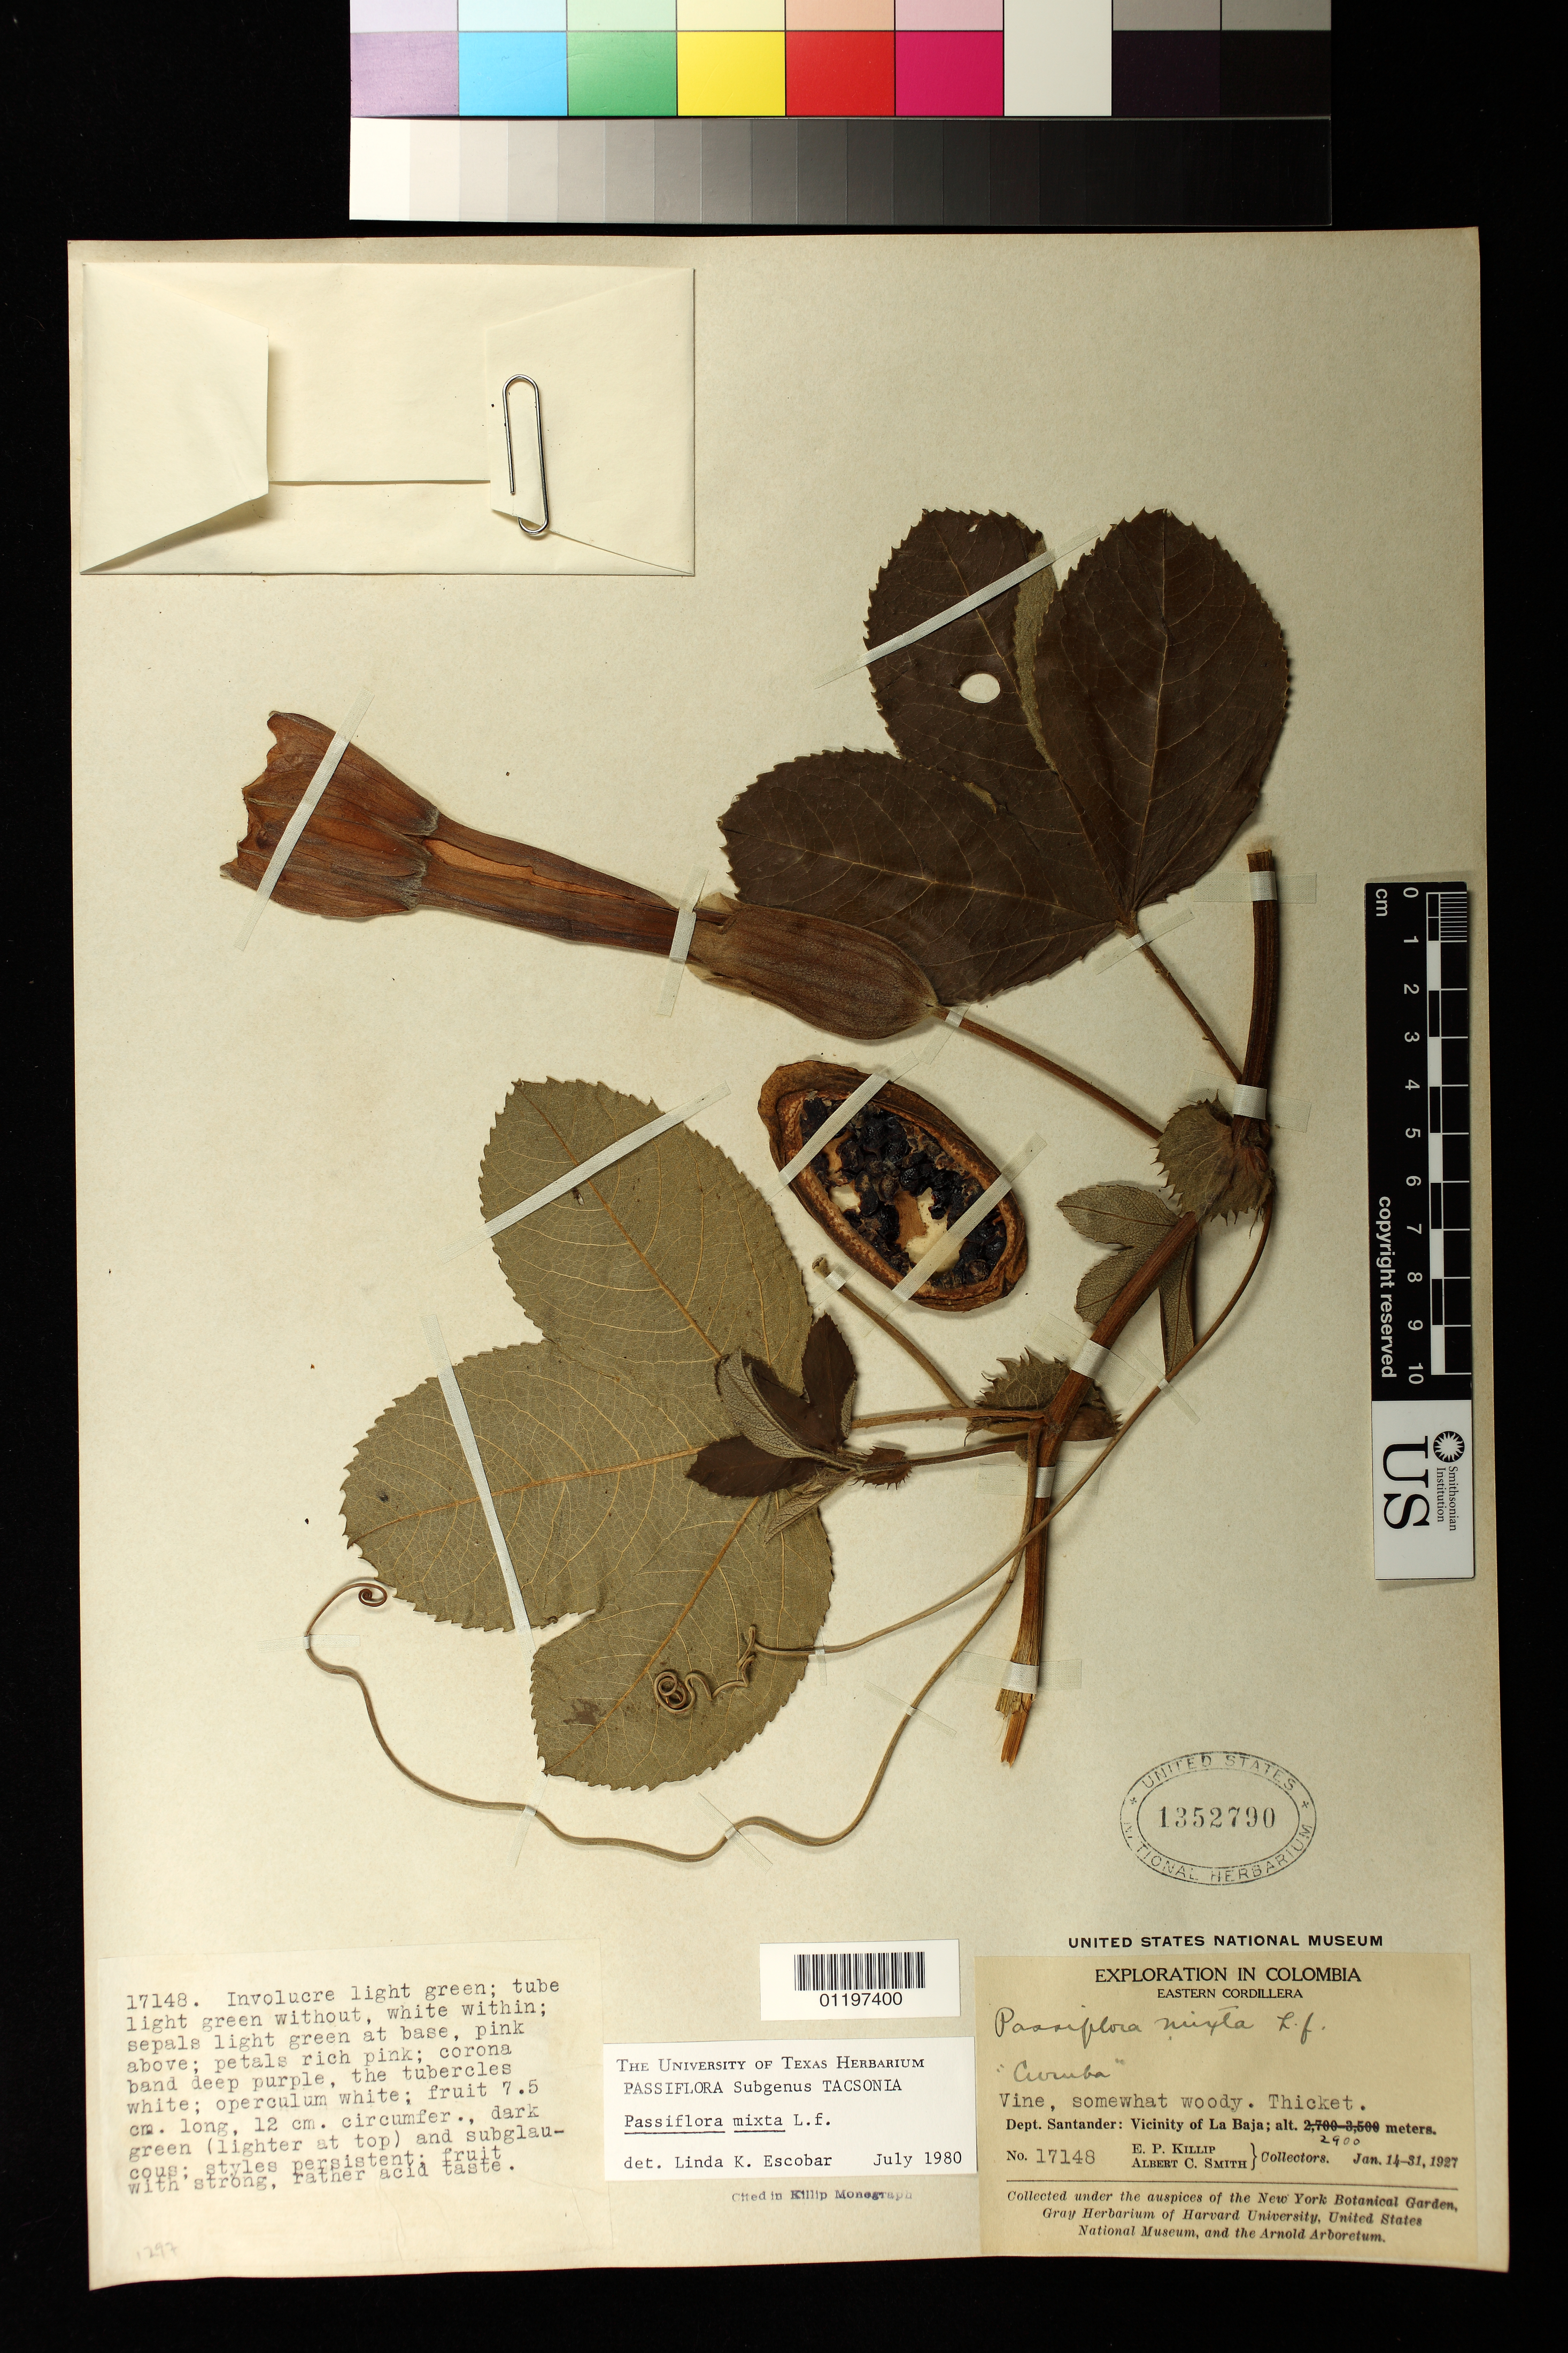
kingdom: Plantae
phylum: Tracheophyta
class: Magnoliopsida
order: Malpighiales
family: Passifloraceae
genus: Passiflora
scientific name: Passiflora mixta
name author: L. f.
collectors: E. P. Killip & A. C. Smith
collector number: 17148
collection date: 1927-01-14/1927-01-31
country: Colombia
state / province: Santander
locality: Dept. Santander: Vicinity of La Baja. Eastern Cordillera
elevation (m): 2900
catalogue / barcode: US 1352790